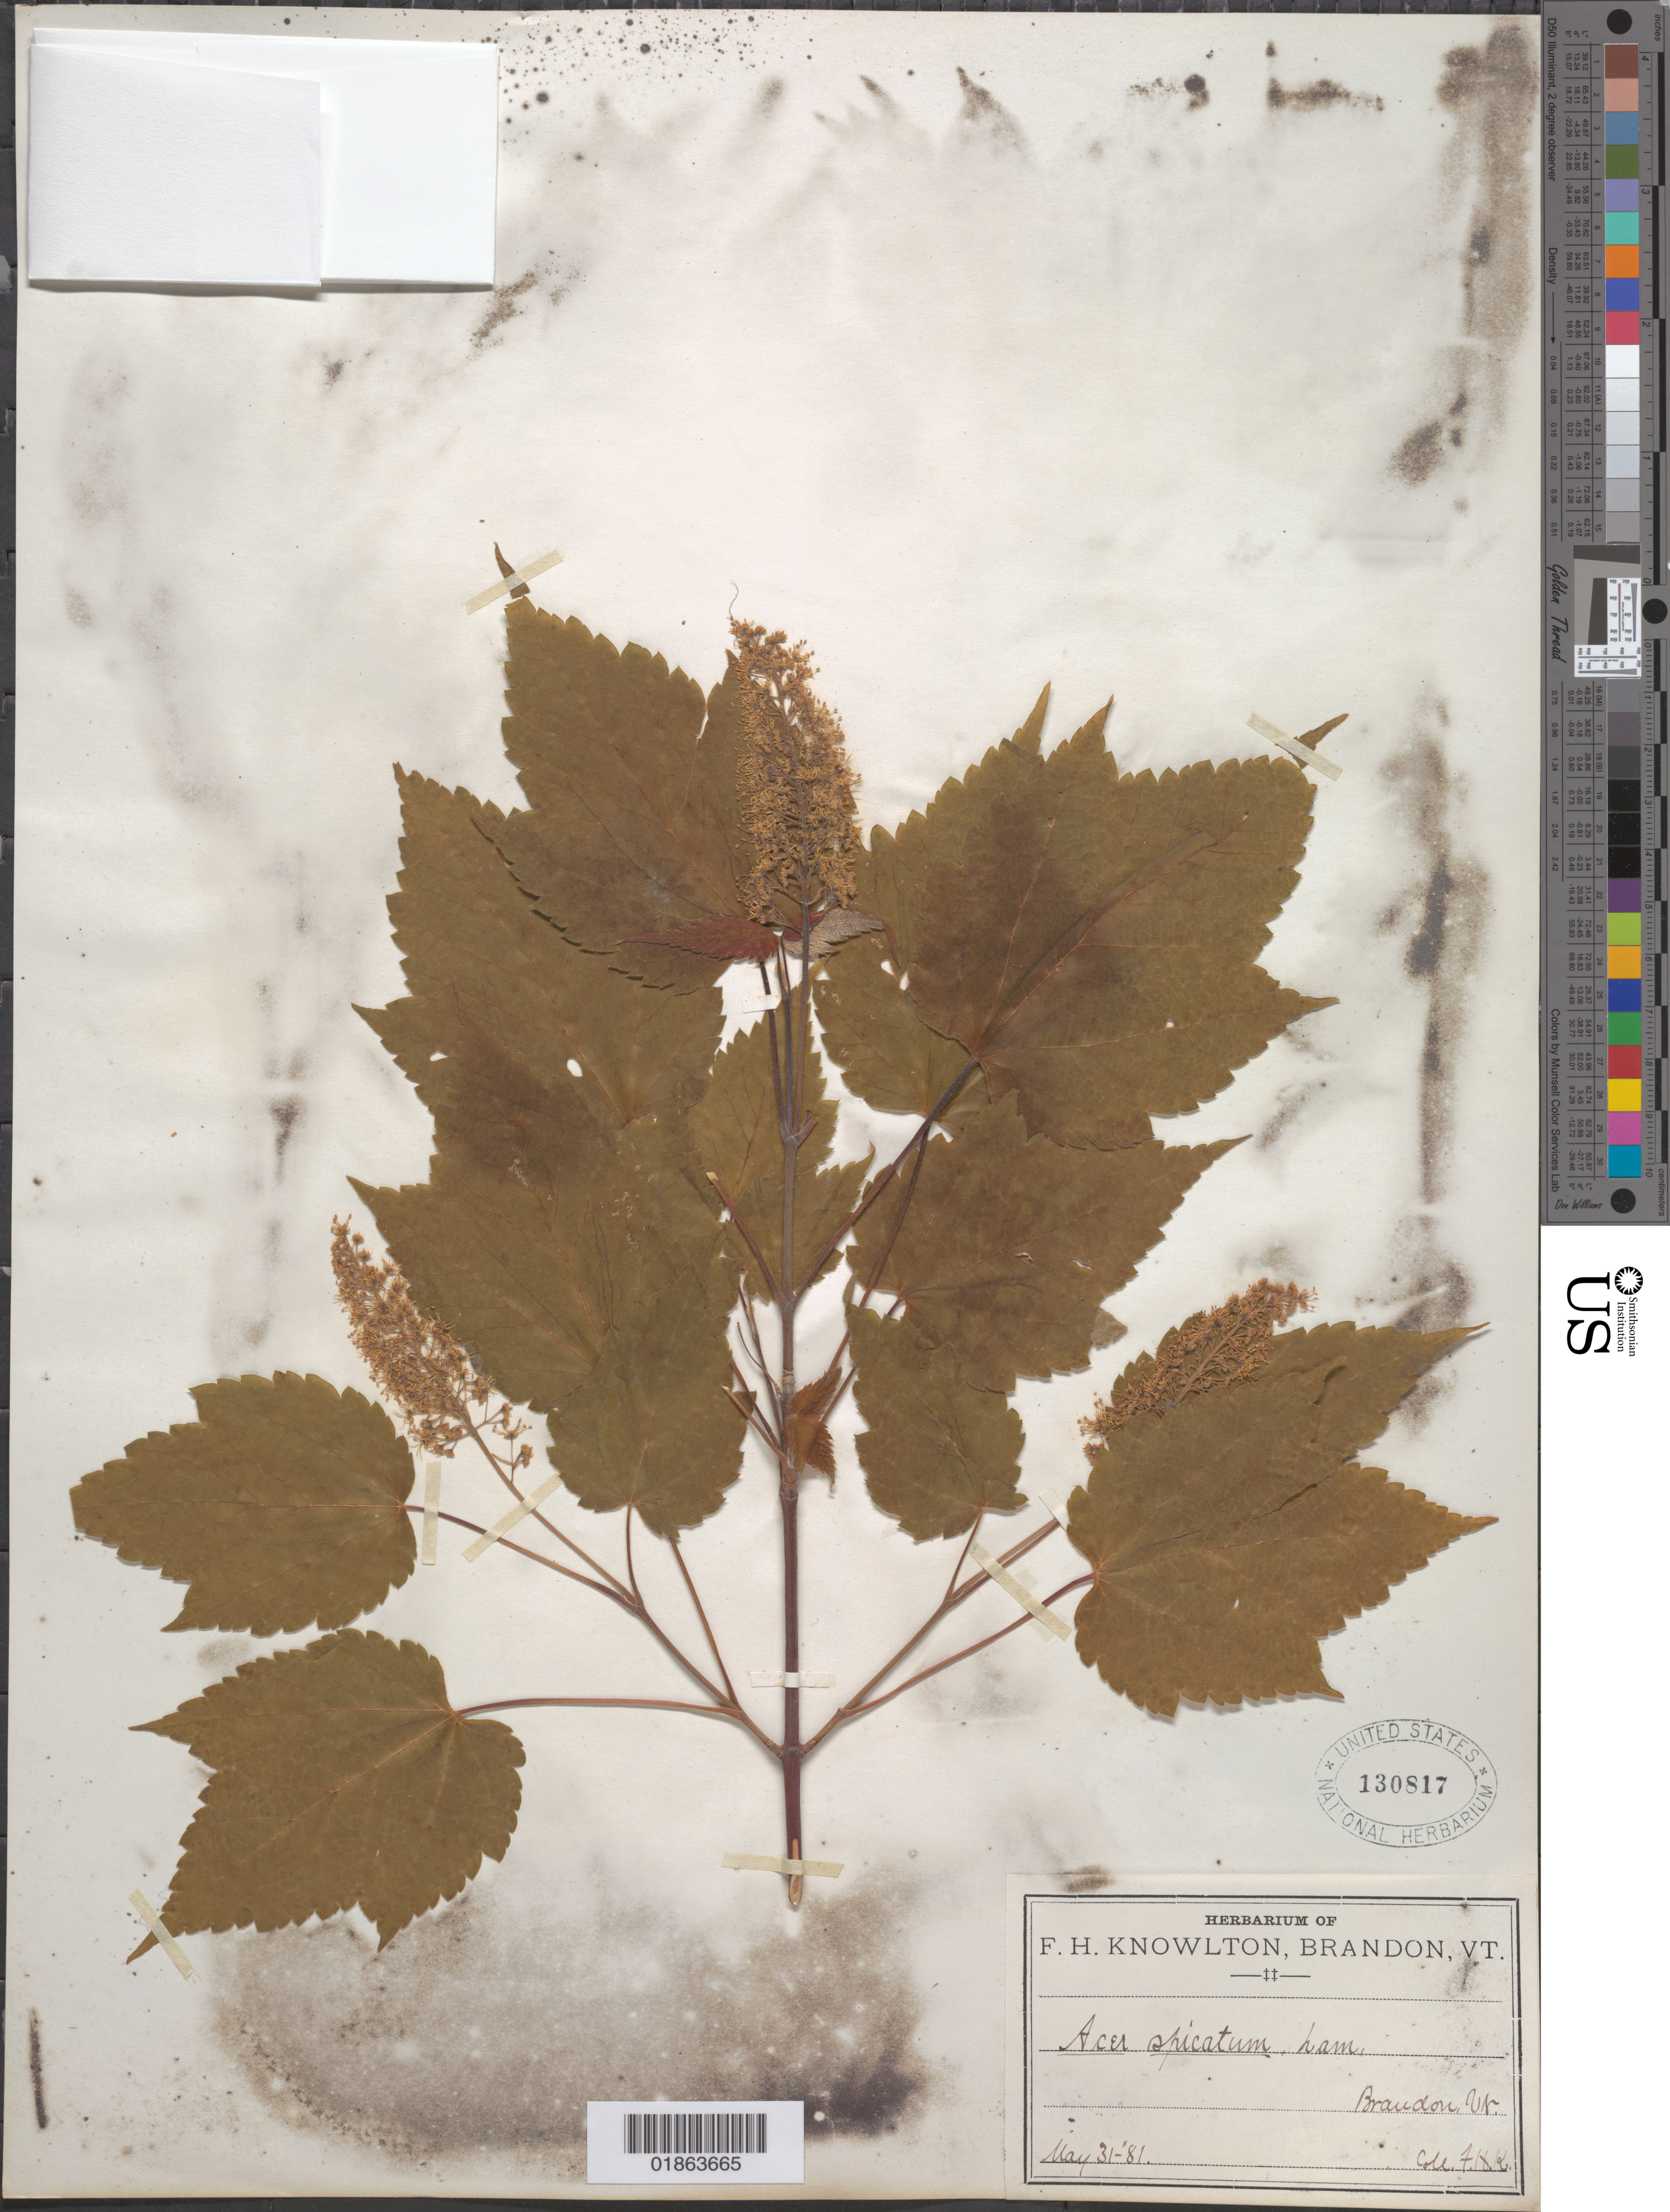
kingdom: Plantae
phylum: Tracheophyta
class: Magnoliopsida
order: Sapindales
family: Sapindaceae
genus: Acer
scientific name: Acer spicatum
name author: Lam.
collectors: F. H. Knowlton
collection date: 1881-05-31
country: United States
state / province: Vermont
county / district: Rutland County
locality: Brandon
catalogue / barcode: US 130817